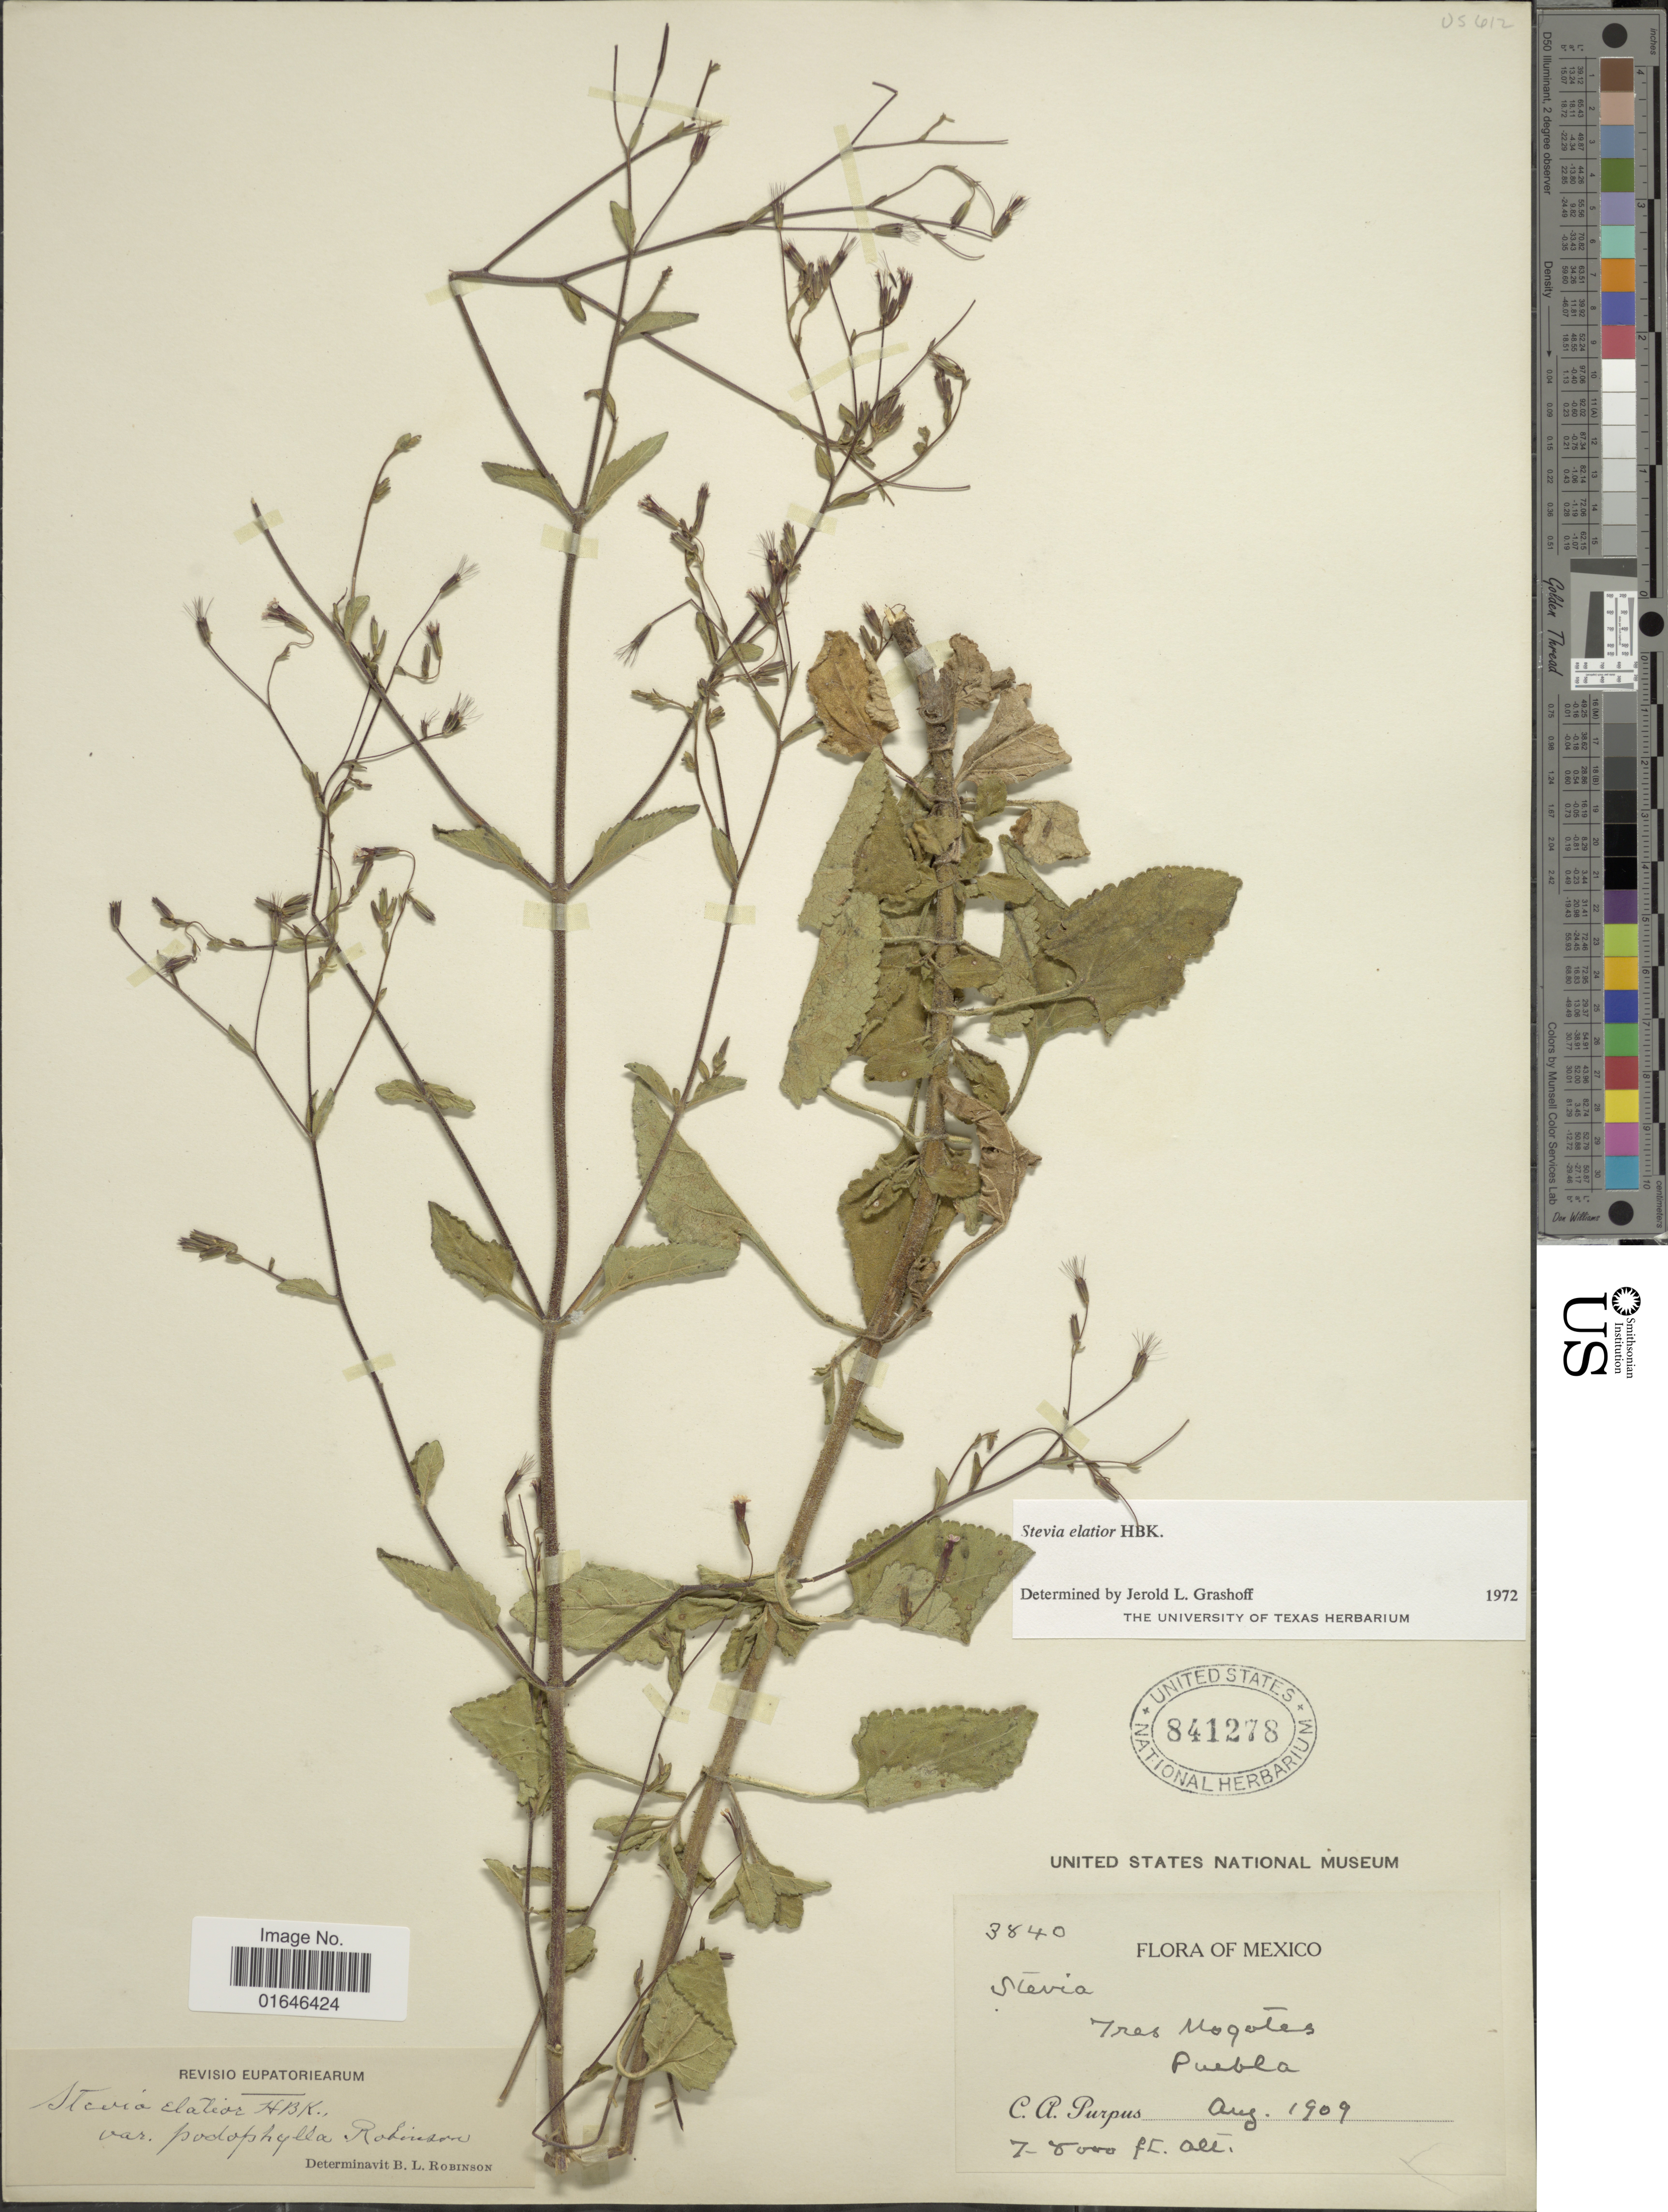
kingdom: Plantae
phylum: Tracheophyta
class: Magnoliopsida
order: Asterales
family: Asteraceae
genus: Stevia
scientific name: Stevia elatior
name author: Kunth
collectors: C. A. Purpus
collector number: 3840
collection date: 1909-08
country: Mexico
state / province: Puebla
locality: Tres Magotes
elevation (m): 2134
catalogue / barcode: US 841278